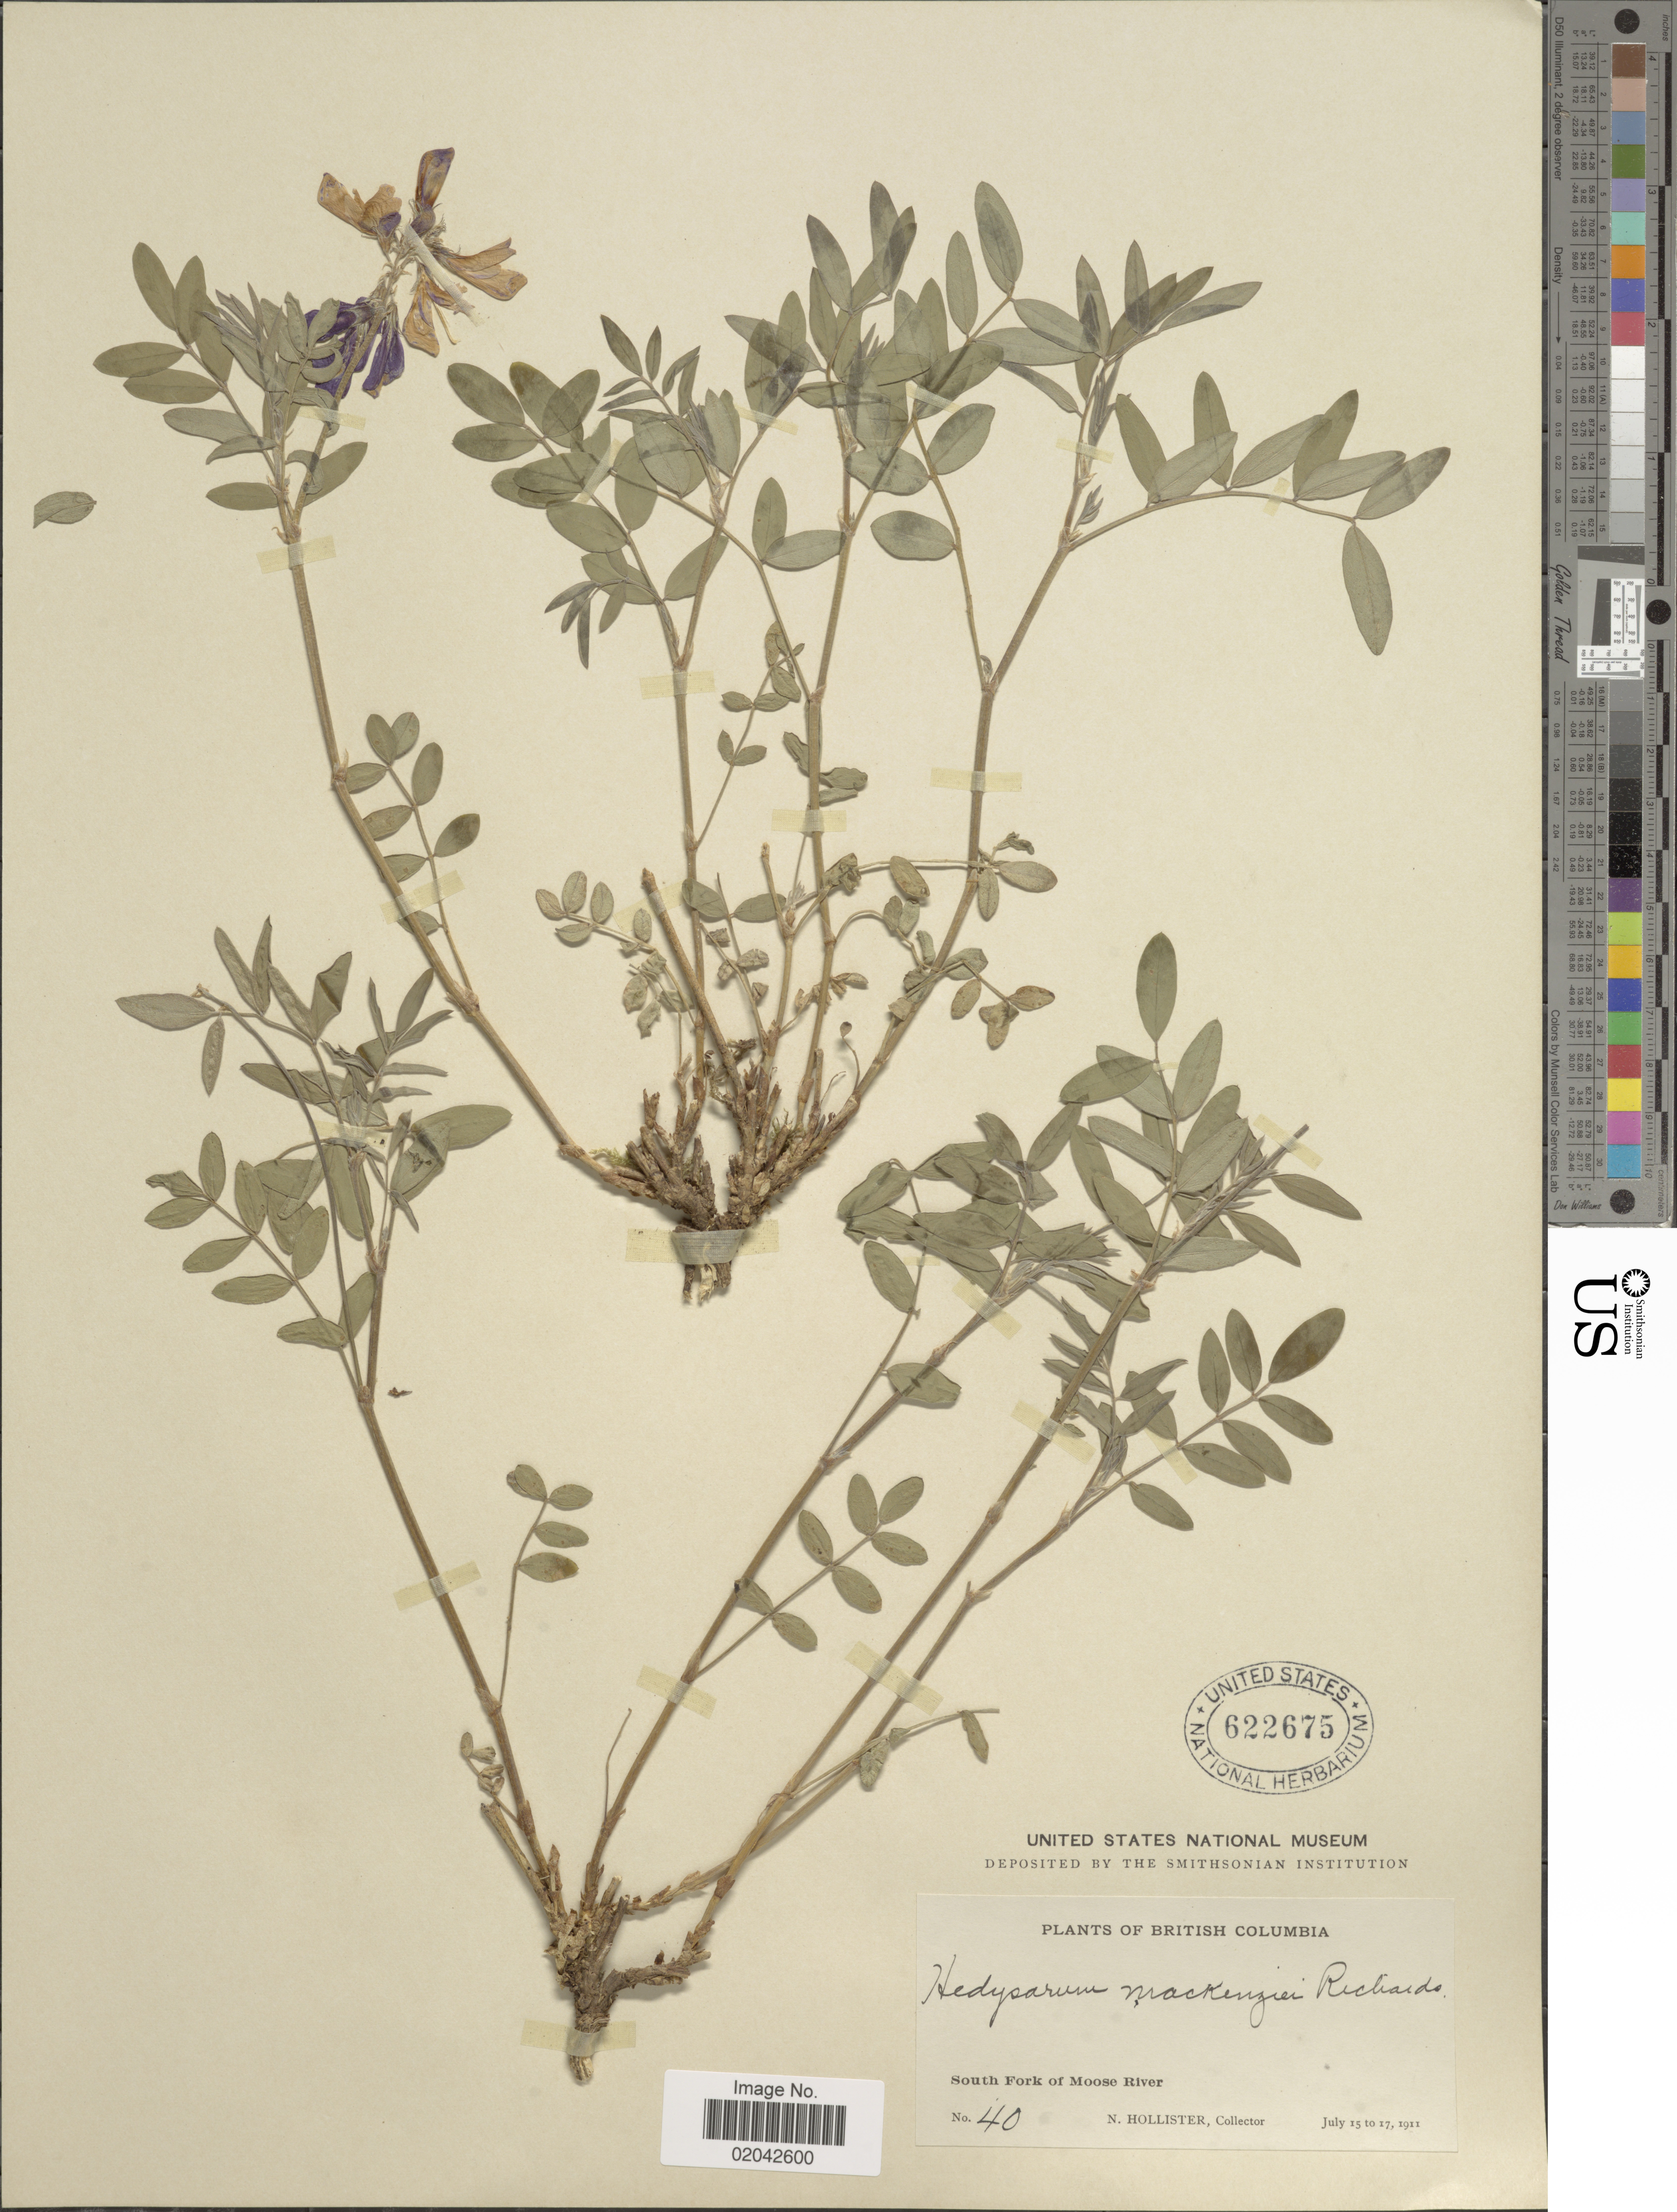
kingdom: Plantae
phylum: Tracheophyta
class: Magnoliopsida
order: Fabales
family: Fabaceae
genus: Hedysarum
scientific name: Hedysarum mackenziei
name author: Richardson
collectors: N. Hollister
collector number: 40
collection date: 1911-07-15/1911-07-17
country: Canada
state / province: British Columbia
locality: South Fork of Moose River.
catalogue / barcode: US 622675